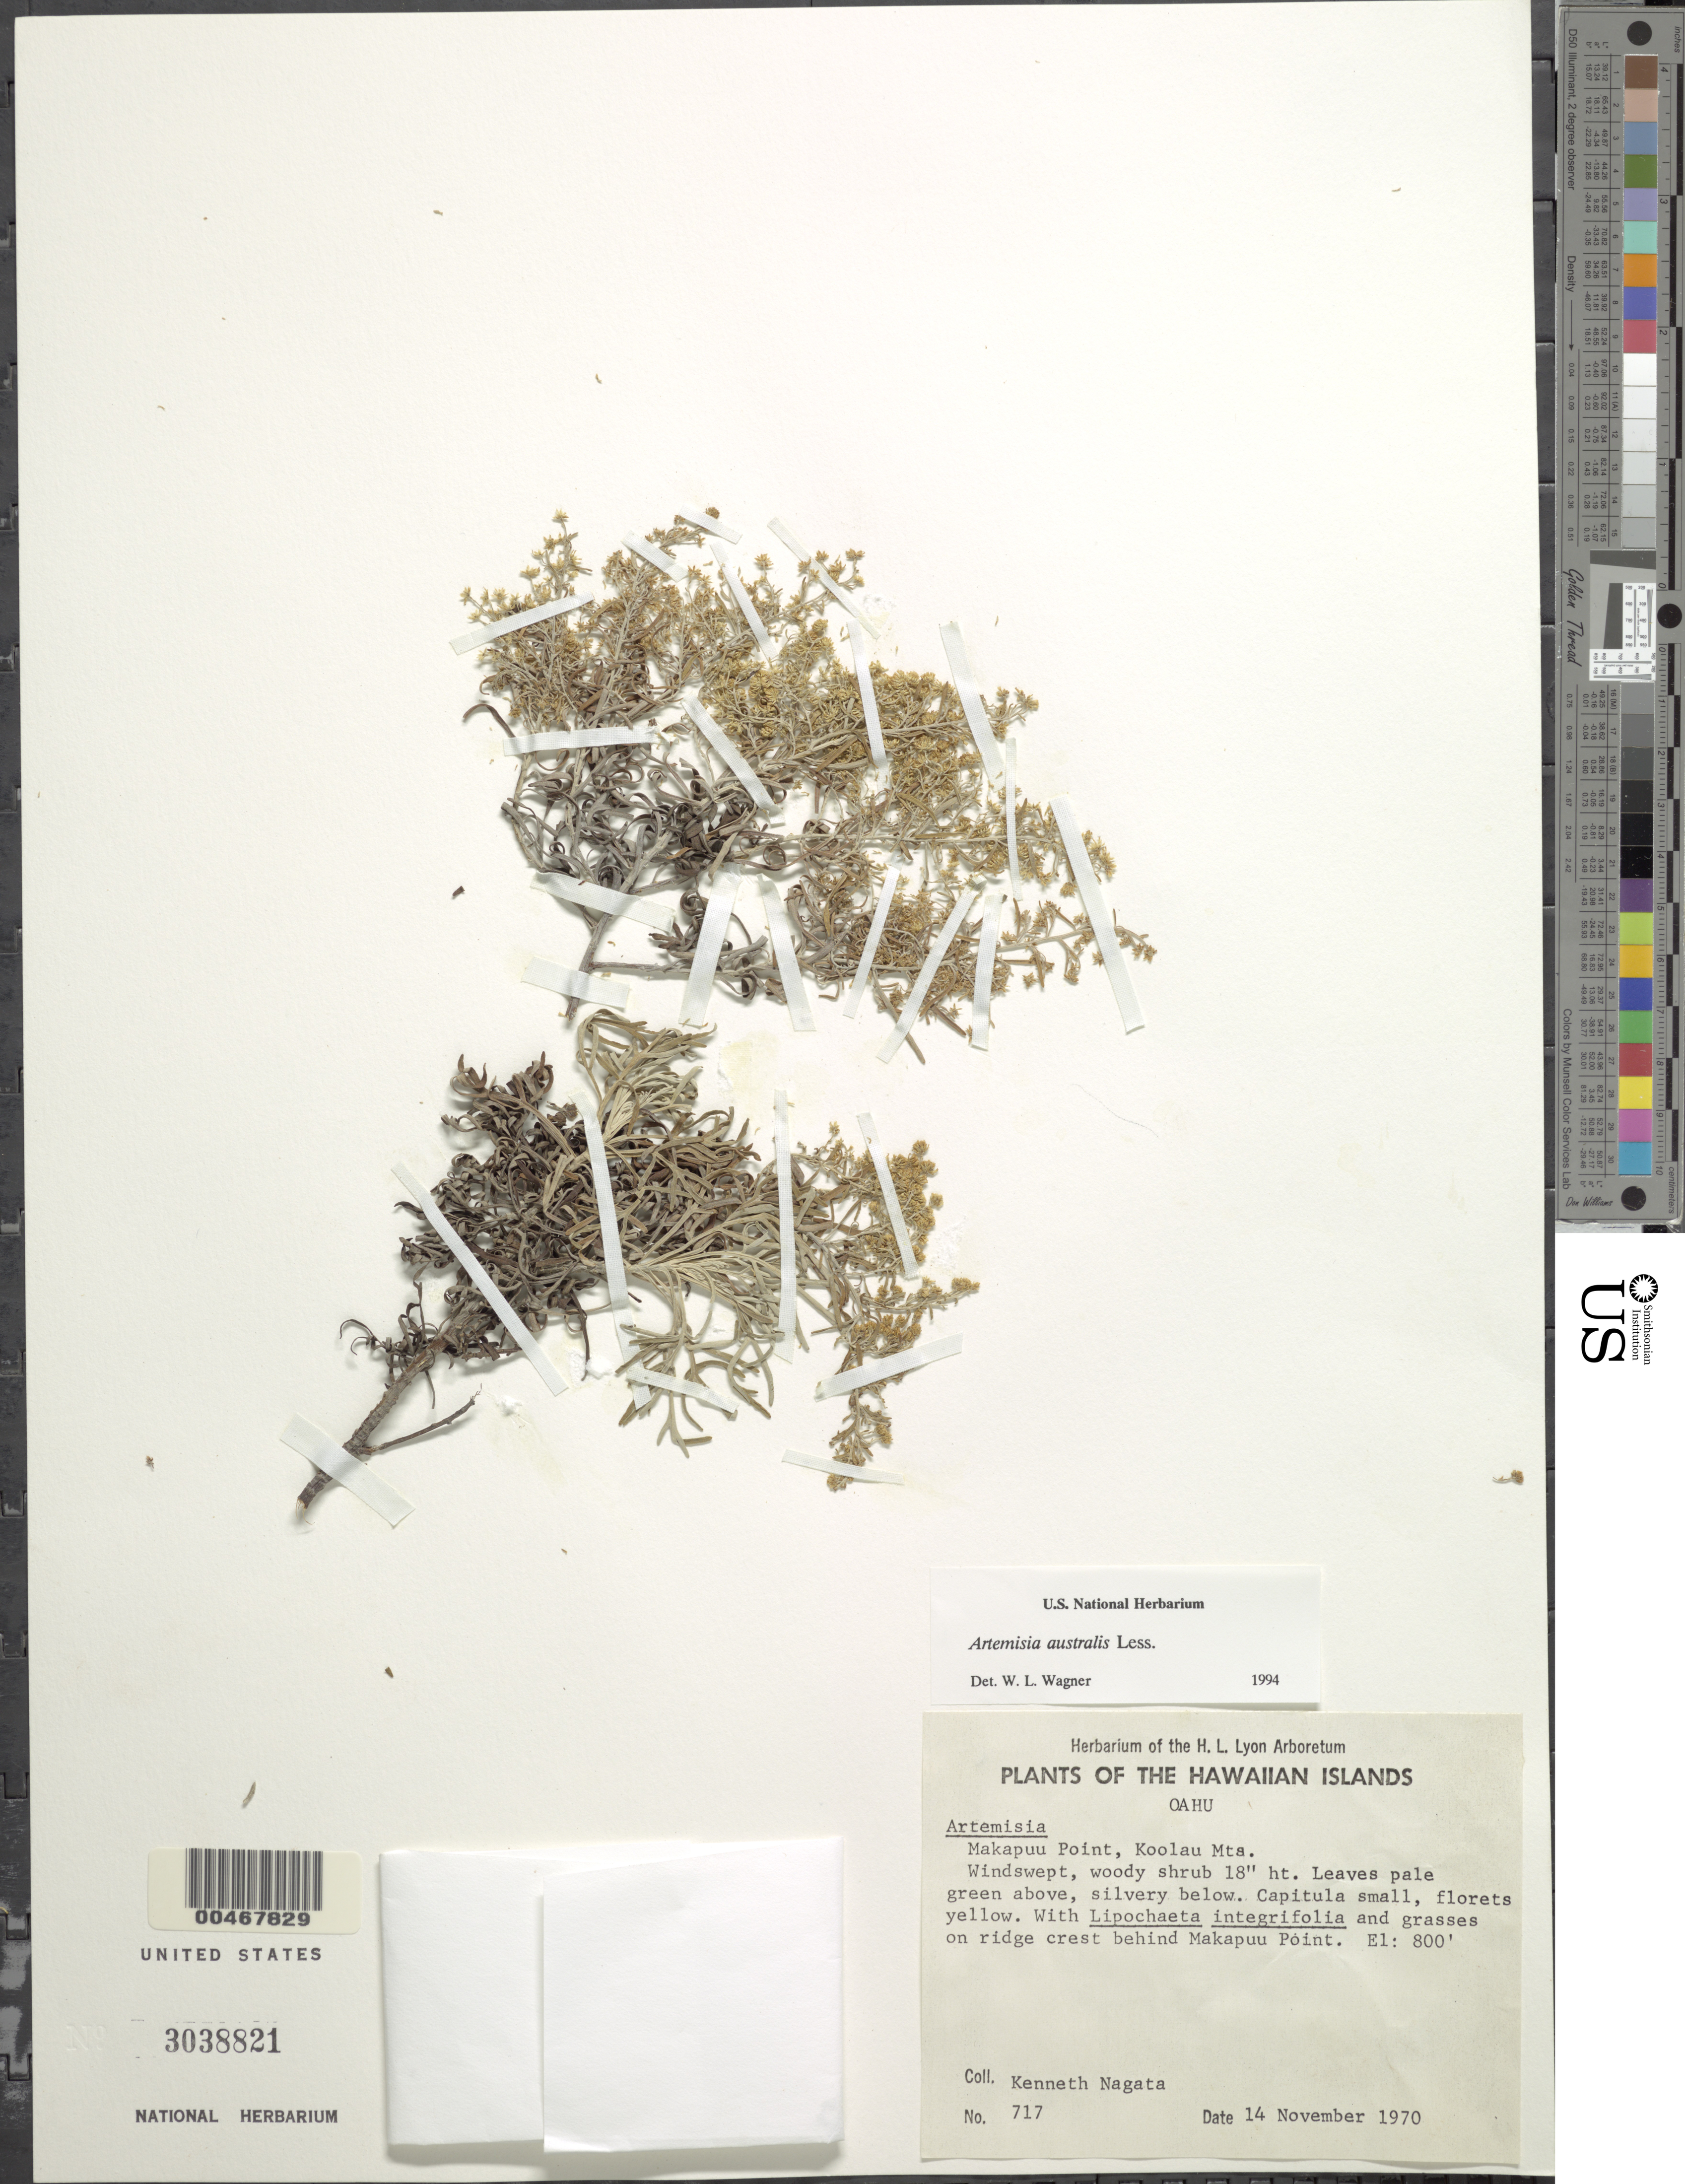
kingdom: Plantae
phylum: Tracheophyta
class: Magnoliopsida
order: Asterales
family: Asteraceae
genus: Artemisia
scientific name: Artemisia australis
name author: Less.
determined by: Wagner, W. L., (BOT), Smithsonian Institution - National Museum of Natural History (UNITED STATES)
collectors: K. Nagata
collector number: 717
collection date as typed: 14 Nov 1970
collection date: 1970-11-14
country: United States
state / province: Hawaii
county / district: Honolulu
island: Oahu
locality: Makapuu Point, Koolau Mts.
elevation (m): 244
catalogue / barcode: US 3038821